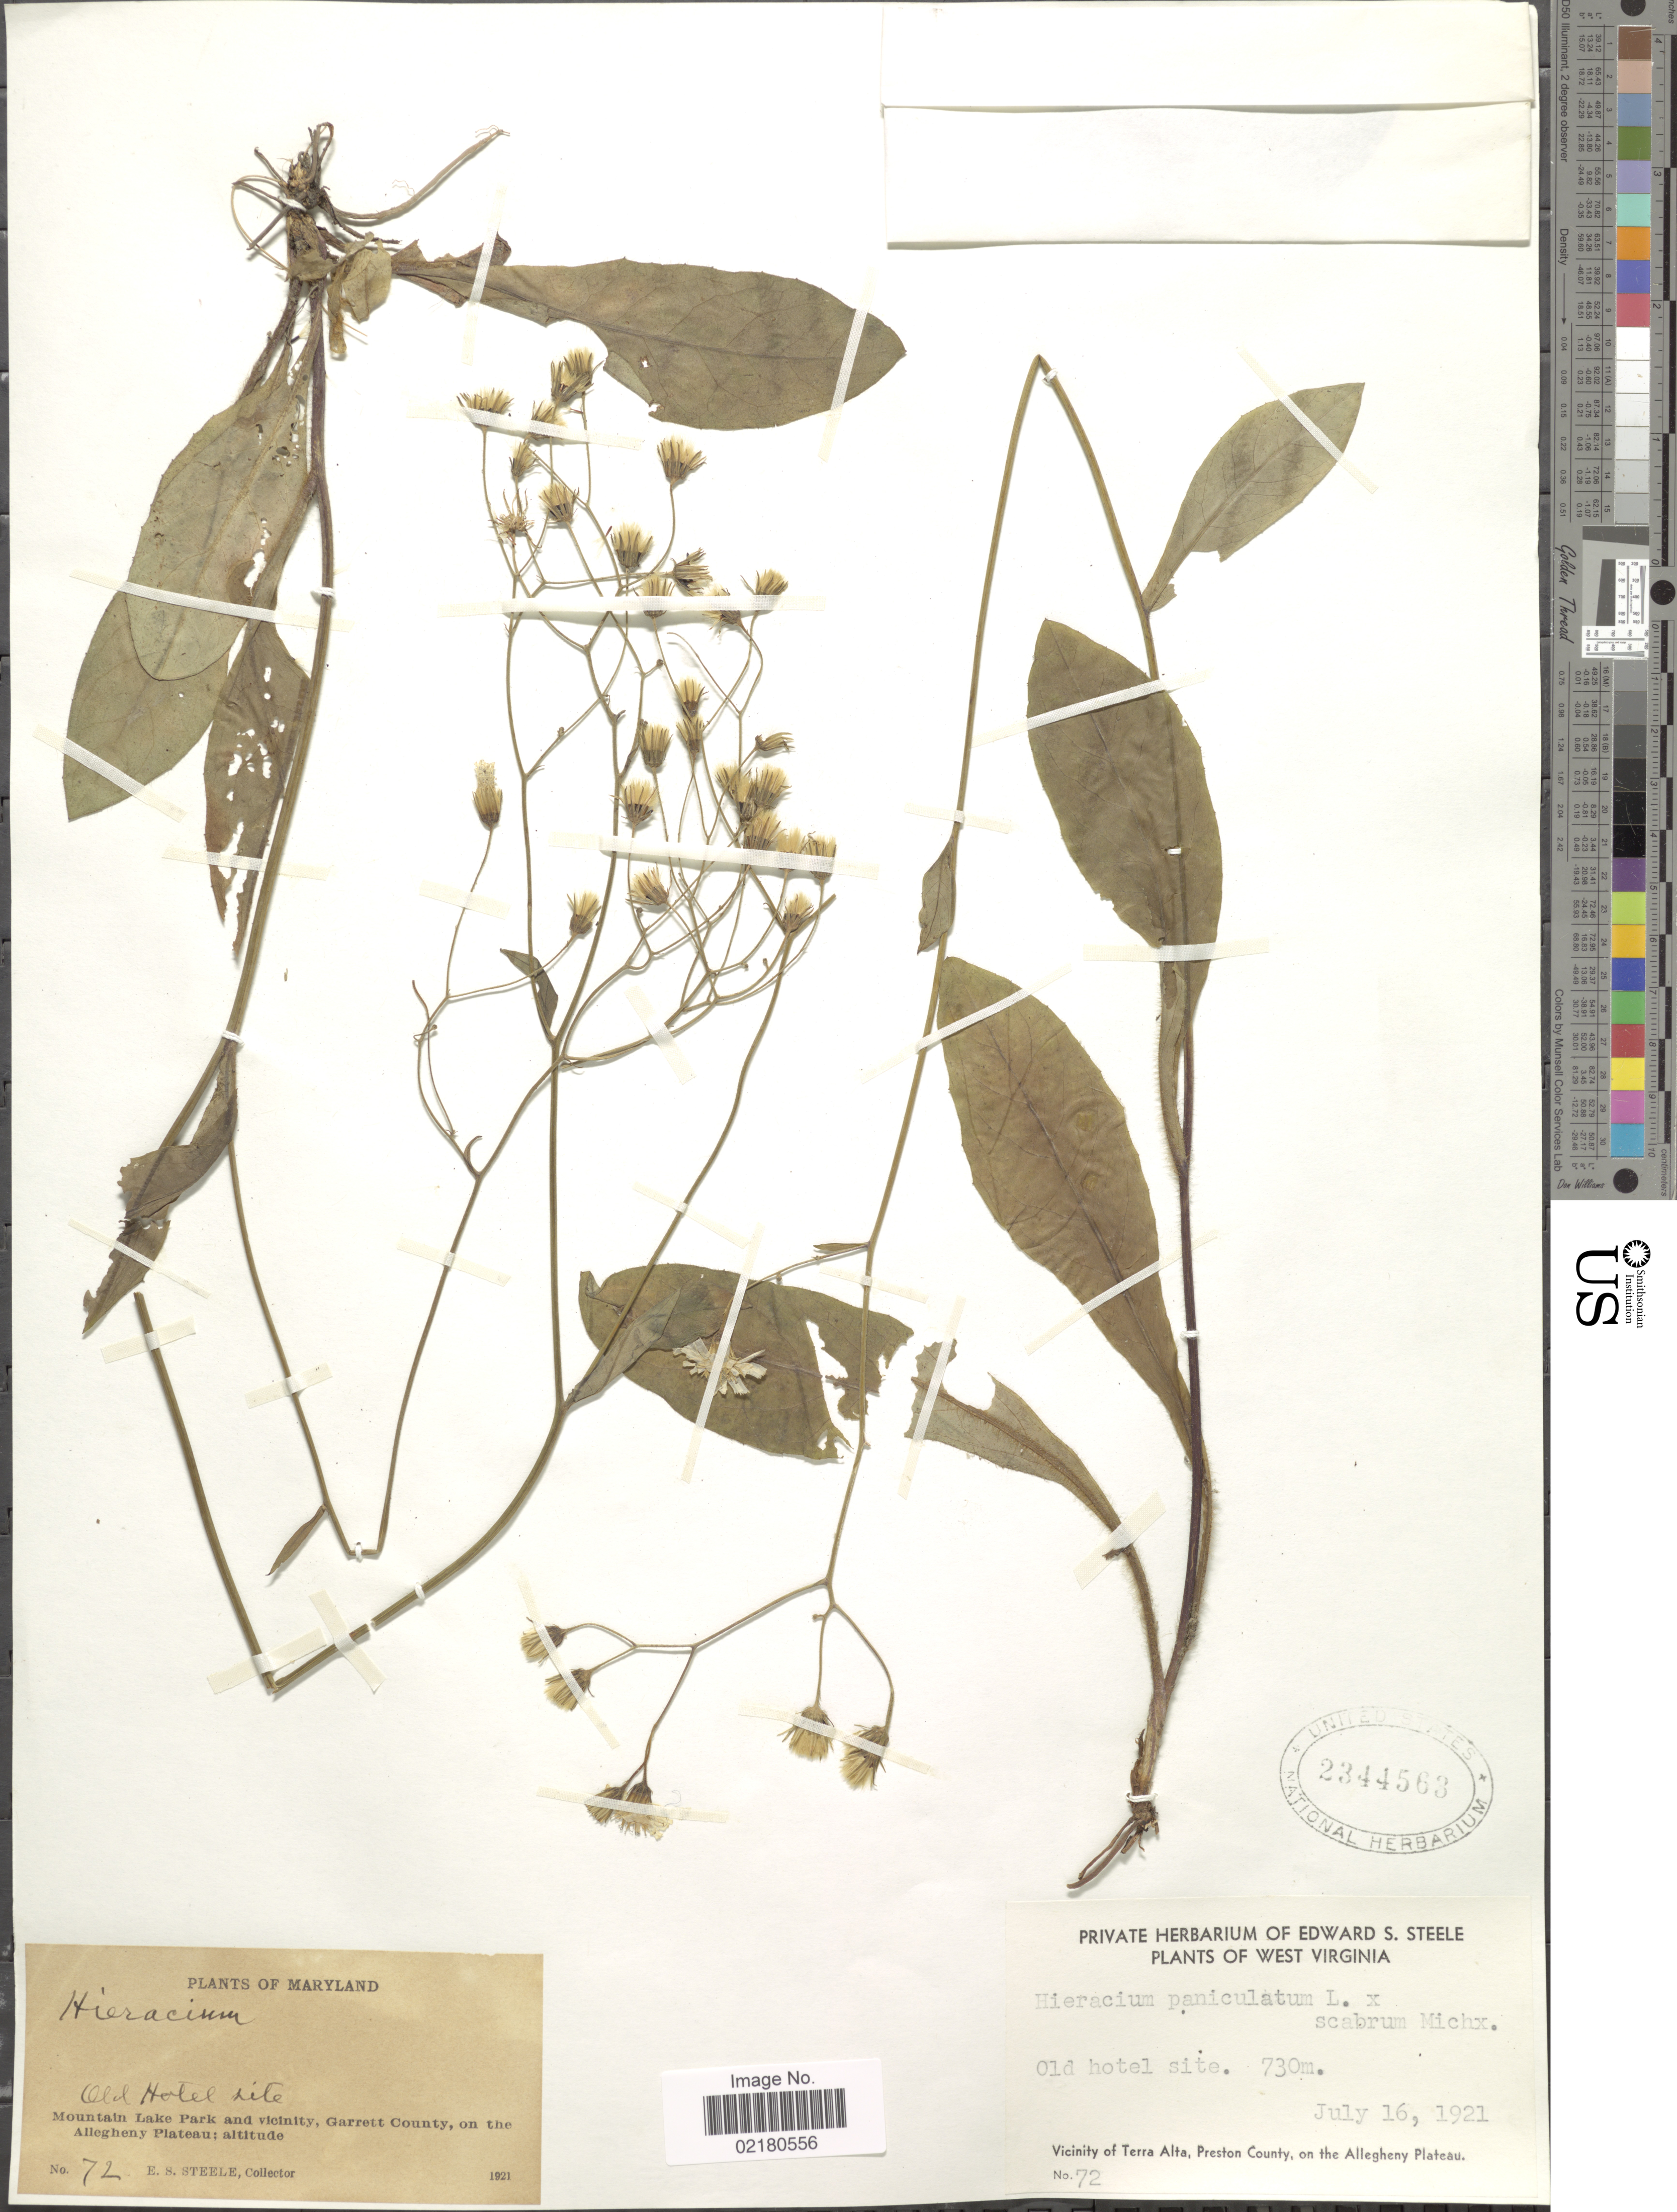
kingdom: Plantae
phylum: Tracheophyta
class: Magnoliopsida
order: Asterales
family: Asteraceae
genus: Hieracium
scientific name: Hieracium paniculatum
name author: L.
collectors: E. Steele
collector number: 72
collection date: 1921-07-16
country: United States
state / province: Maryland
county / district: Garrett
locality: Mountain Lake Park, and Vicinity, Garrett County, on the Allegheny Plateau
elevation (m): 730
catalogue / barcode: US 2344563